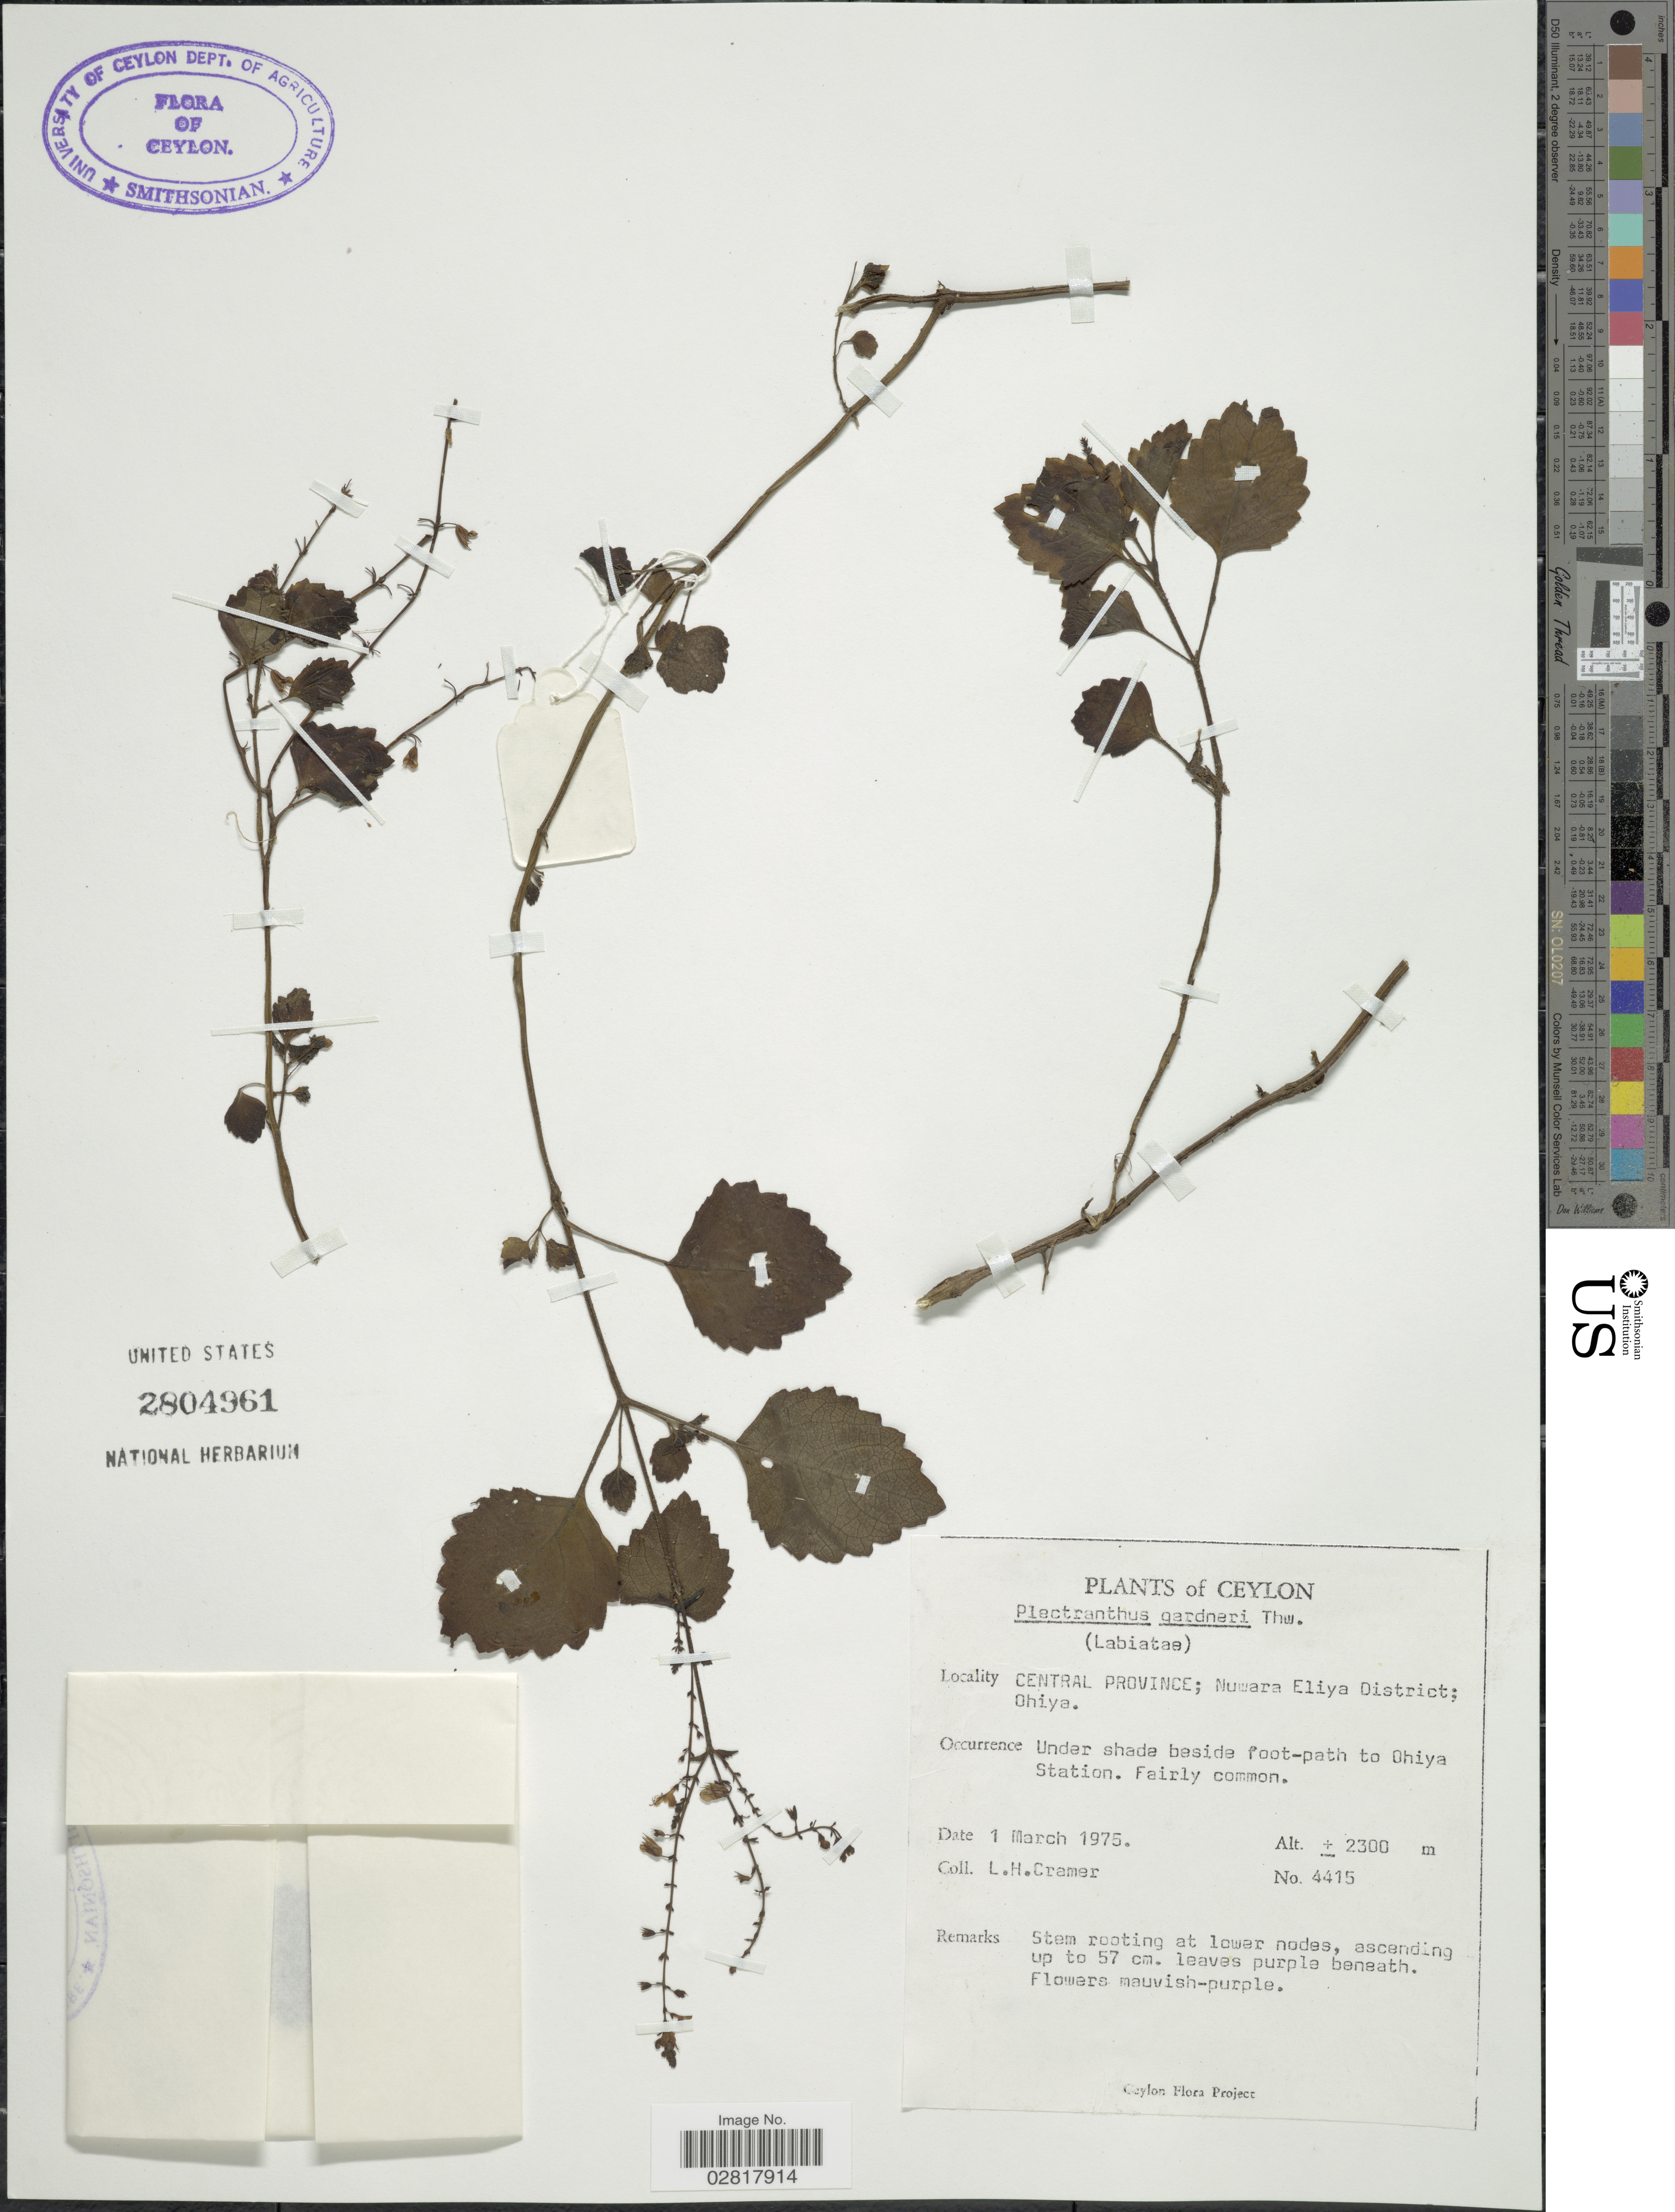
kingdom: Plantae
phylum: Tracheophyta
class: Magnoliopsida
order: Lamiales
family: Lamiaceae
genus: Plectranthus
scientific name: Plectranthus gardneri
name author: Thwaites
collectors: L. H. Cramer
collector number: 4415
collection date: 1975-03-01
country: Sri Lanka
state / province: Central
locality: Ceylon. Nuwara Eliya District; Ohiya. Under shade beside foot-path to Ohiya Station.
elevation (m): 2300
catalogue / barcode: US 2804961